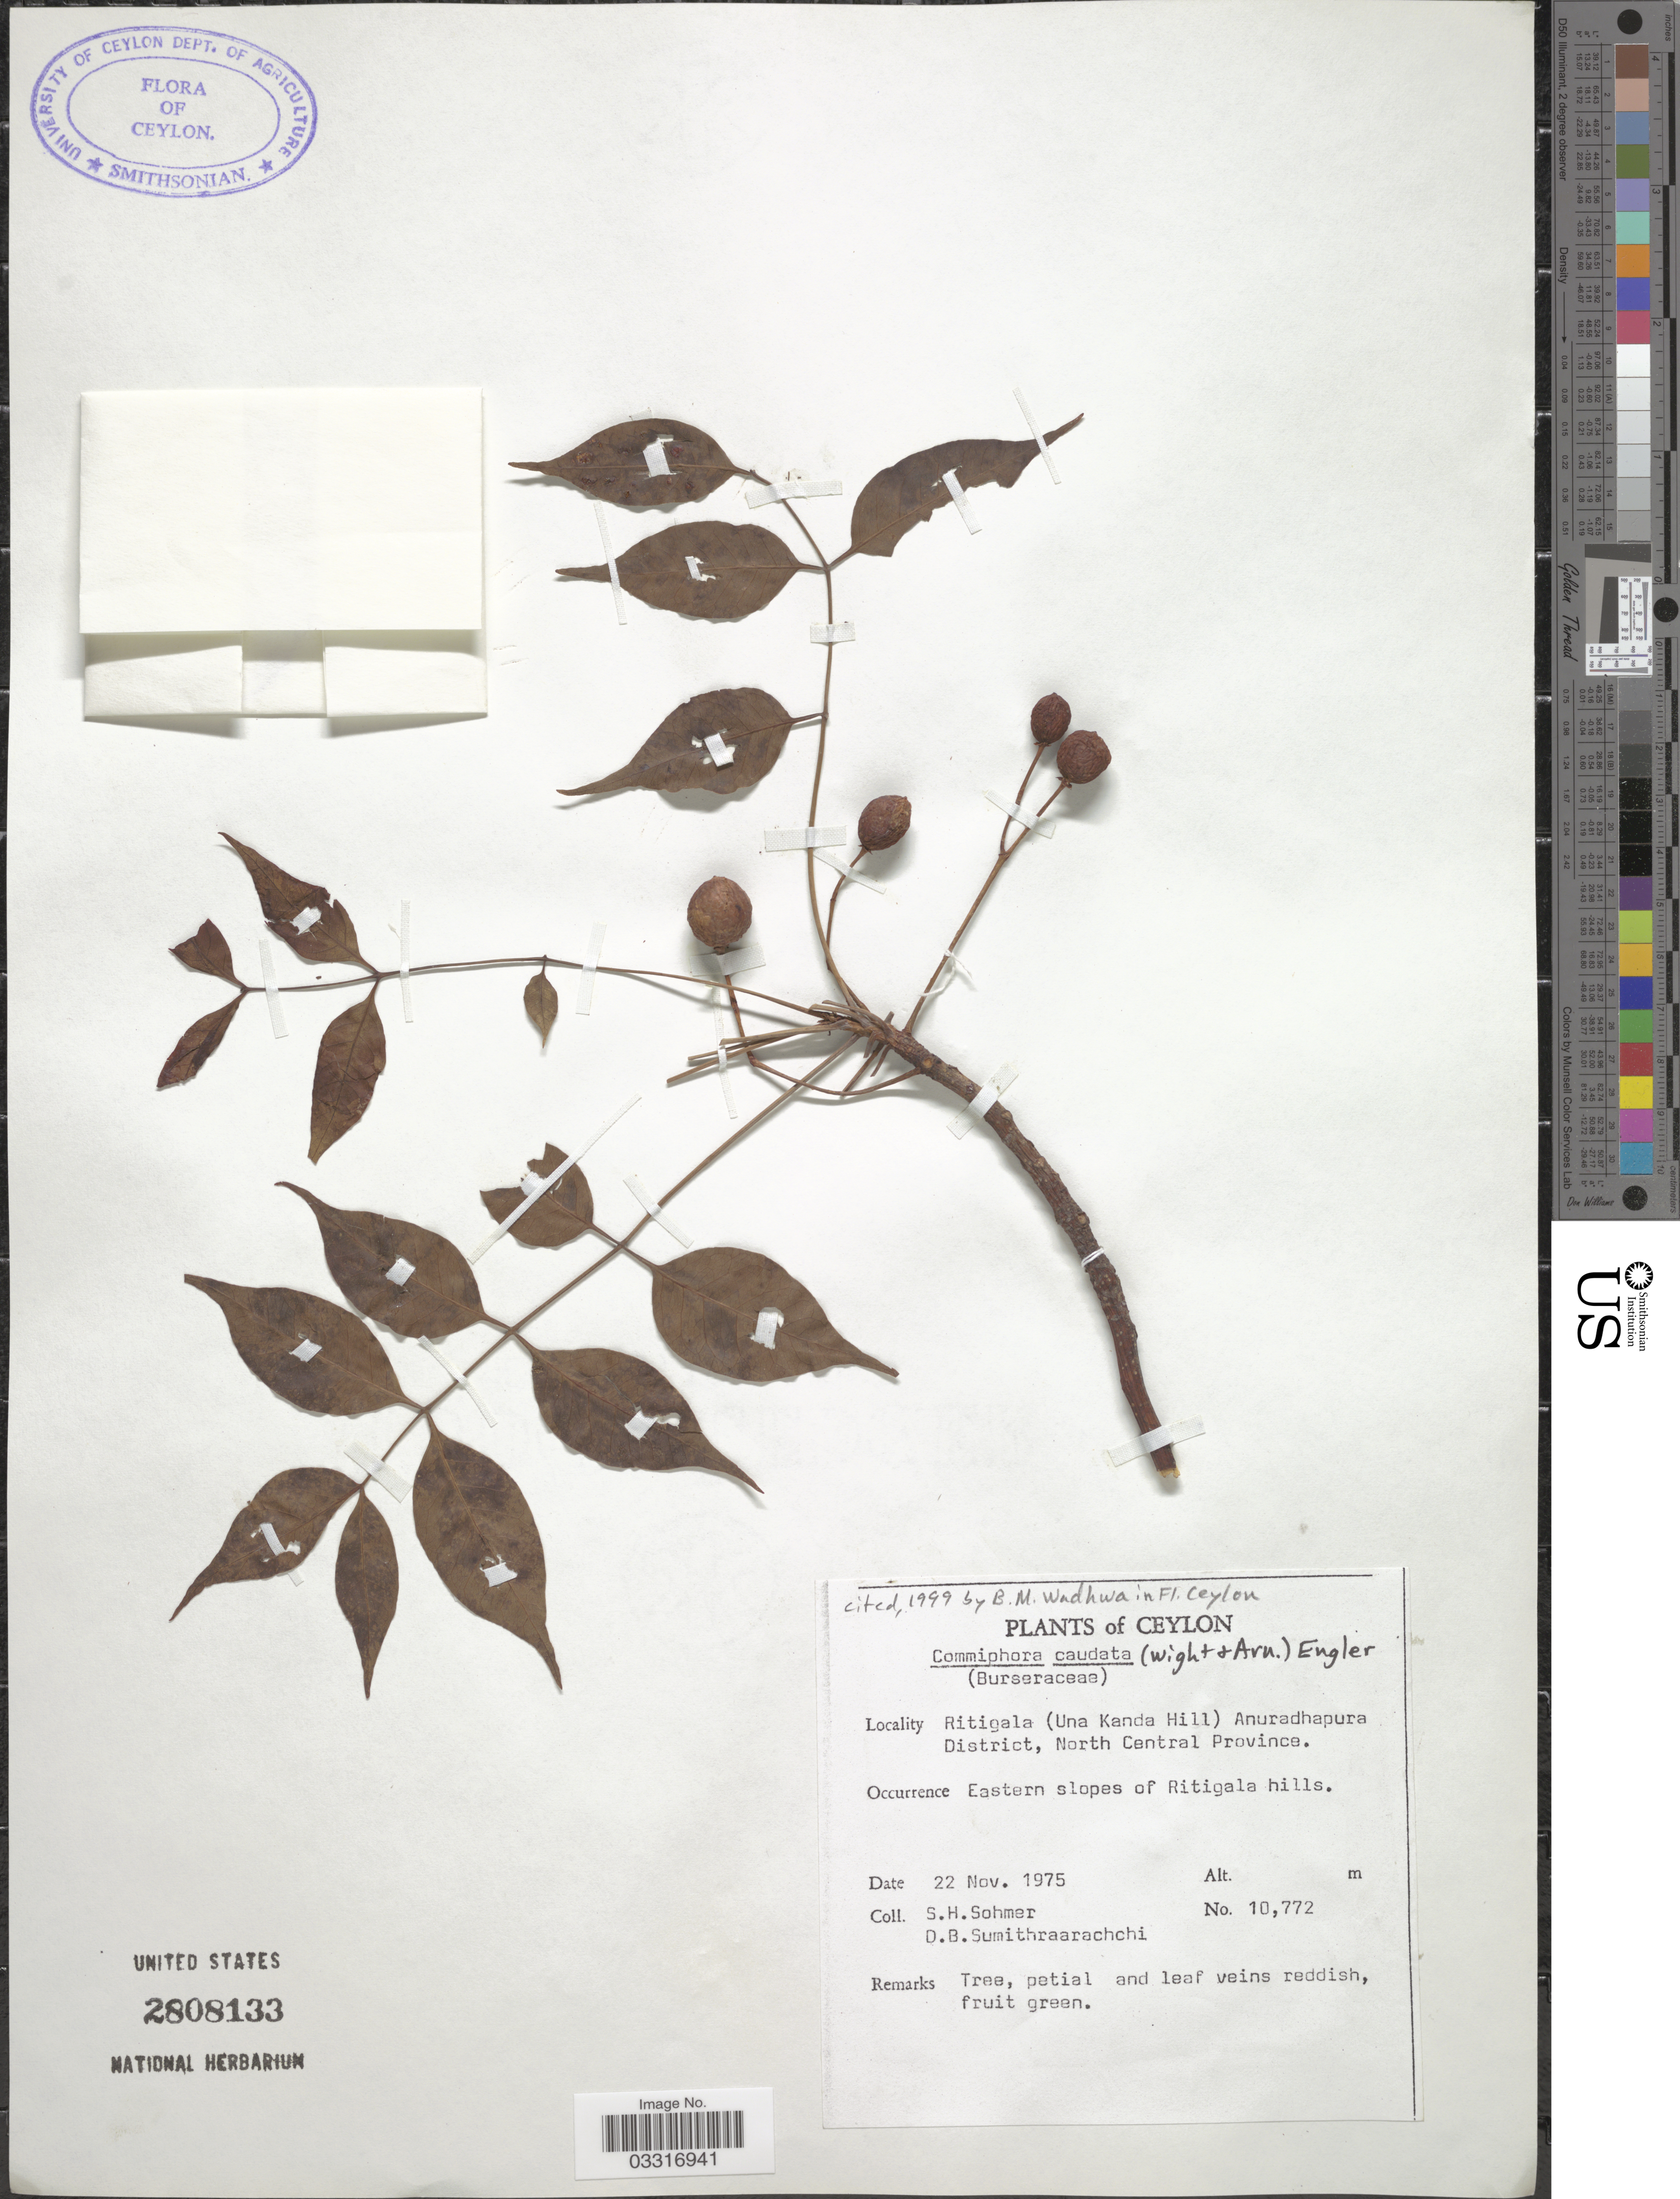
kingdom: Plantae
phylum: Tracheophyta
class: Magnoliopsida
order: Sapindales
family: Burseraceae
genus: Commiphora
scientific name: Commiphora caudata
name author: Engl.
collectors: S. H. Sohmer & D. B. Sumithraarachchi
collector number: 10772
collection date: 1975-11-22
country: Sri Lanka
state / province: North Central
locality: Ceylon, Ritigala (Una Kanda Hill) Anuradhapura District.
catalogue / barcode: US 2808133